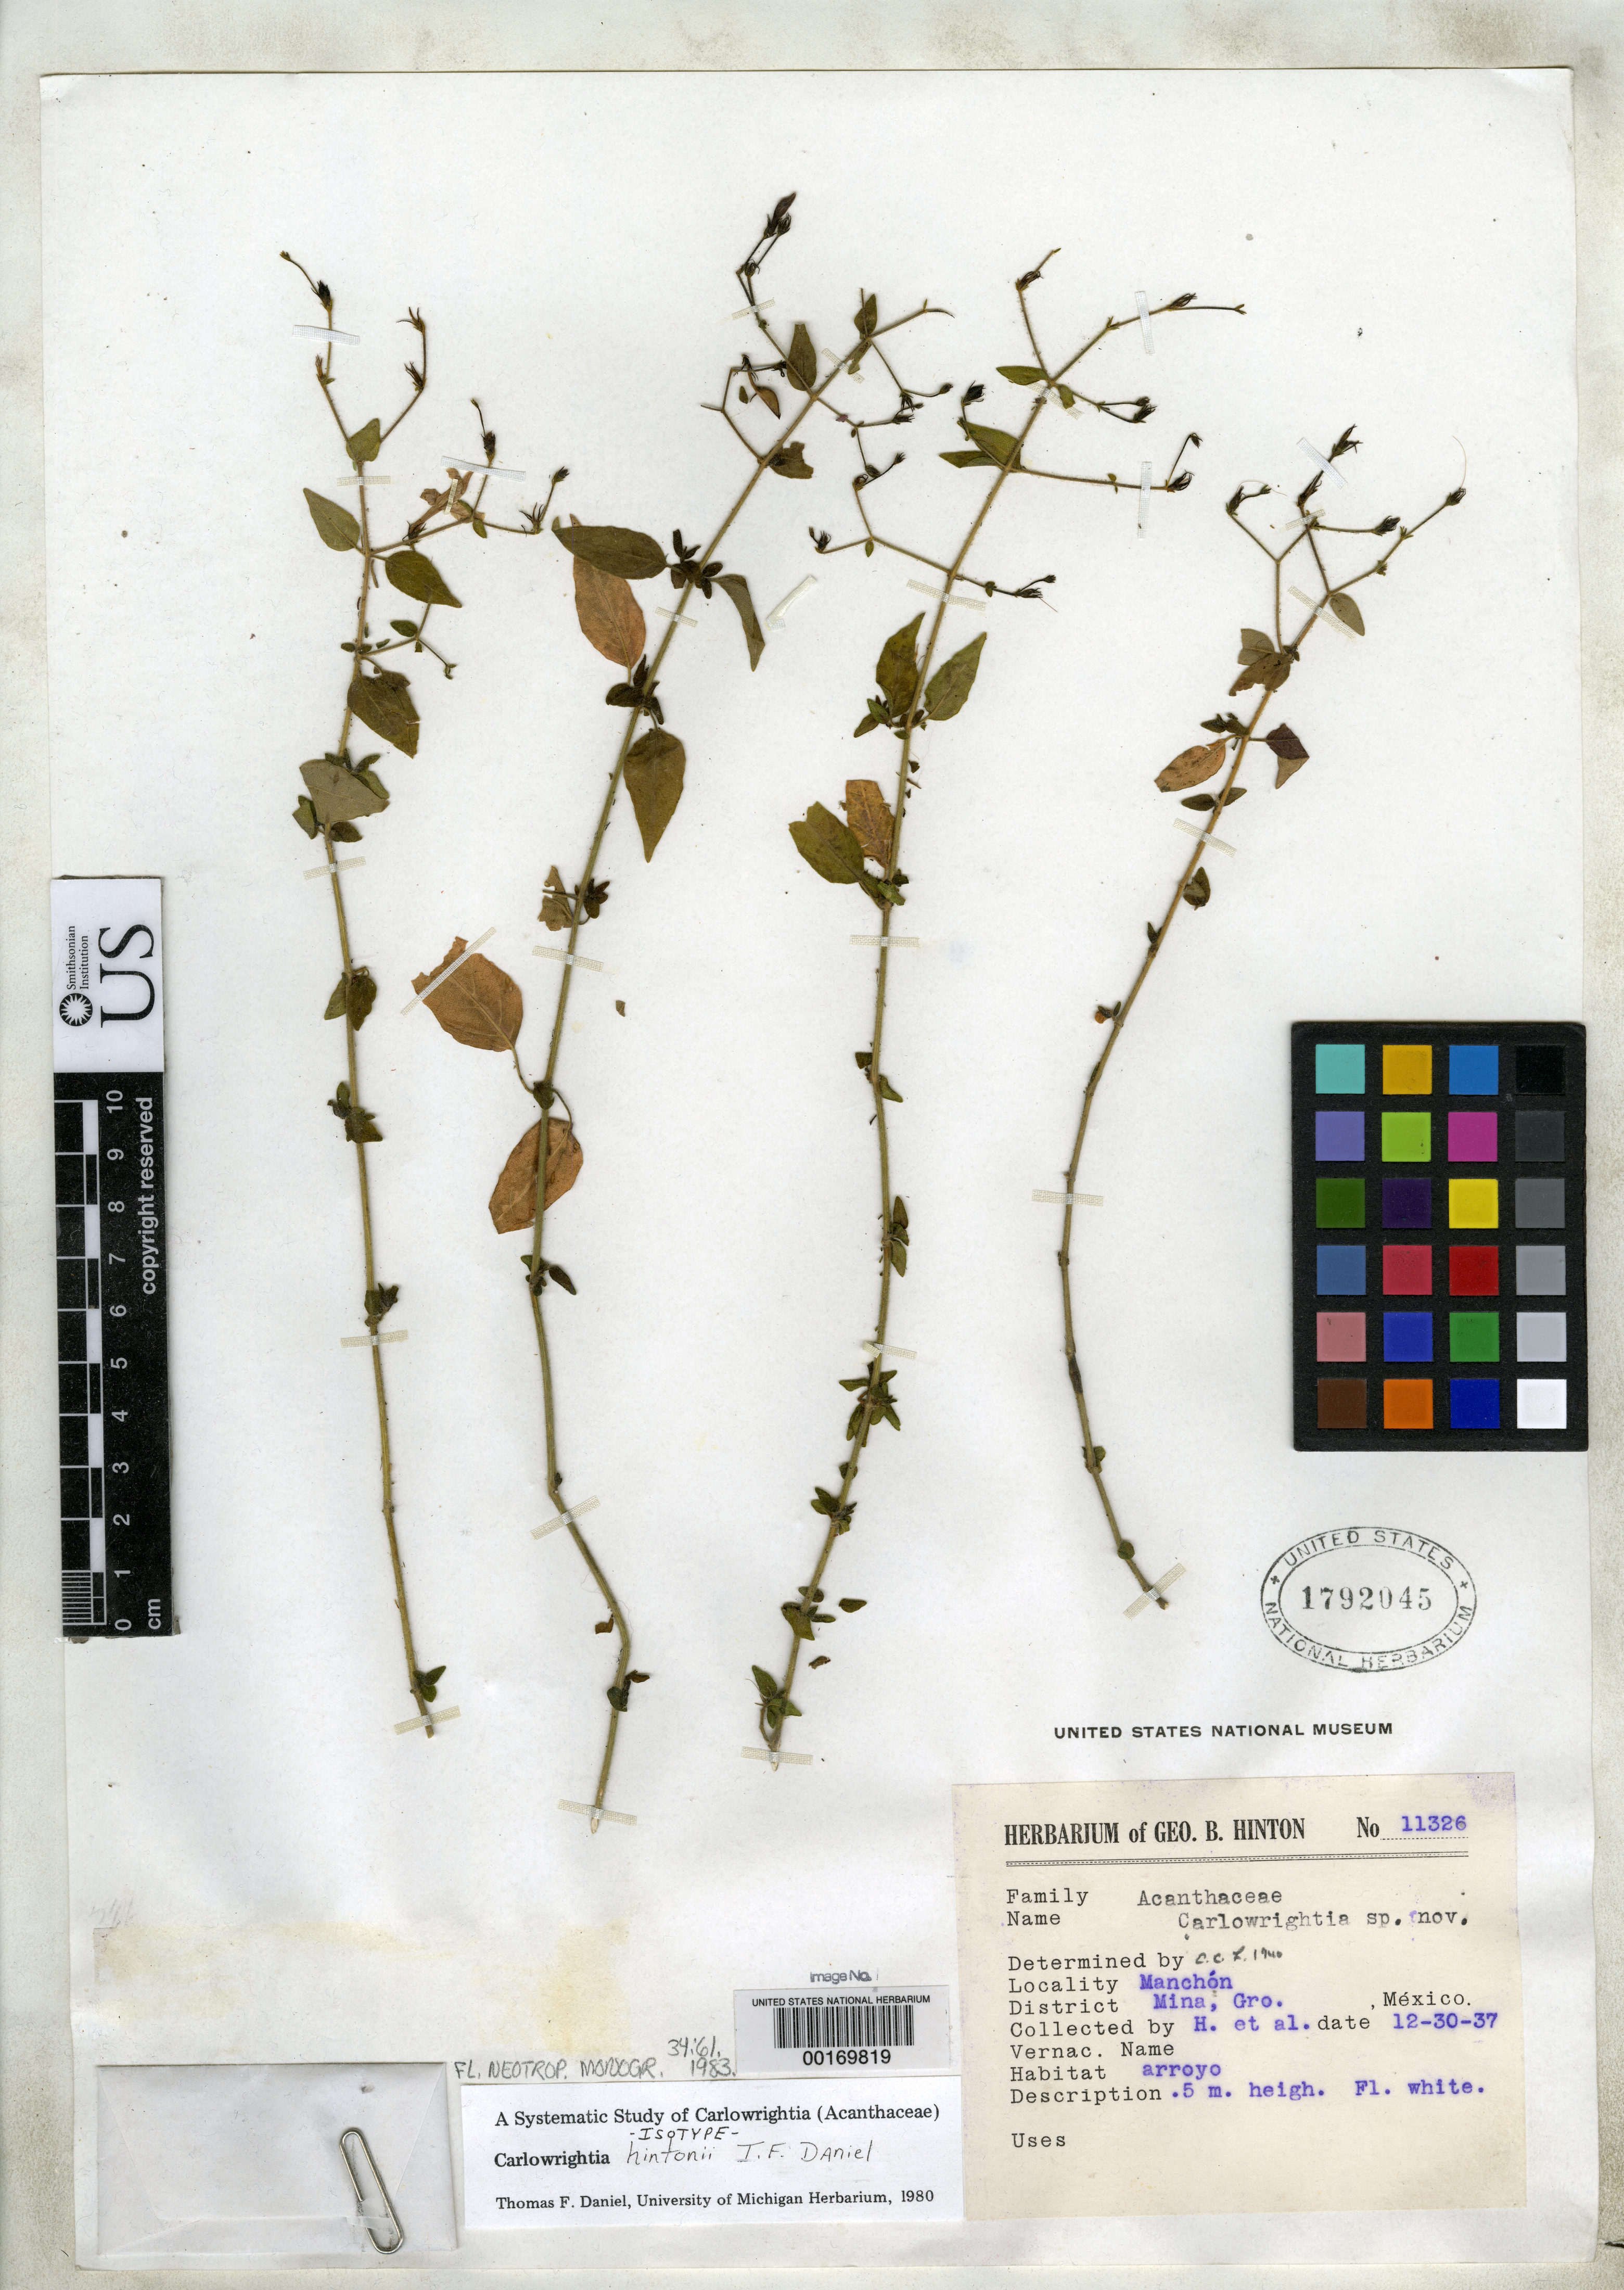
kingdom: Plantae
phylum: Tracheophyta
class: Magnoliopsida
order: Lamiales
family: Acanthaceae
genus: Carlowrightia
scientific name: Carlowrightia hintonii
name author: T.F. Daniel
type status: Isotype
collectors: G. B. Hinton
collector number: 11326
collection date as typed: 30 Dec 1937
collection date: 1937-12-30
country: Mexico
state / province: Guerrero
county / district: Mina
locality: Manchon.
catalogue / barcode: US 1792045